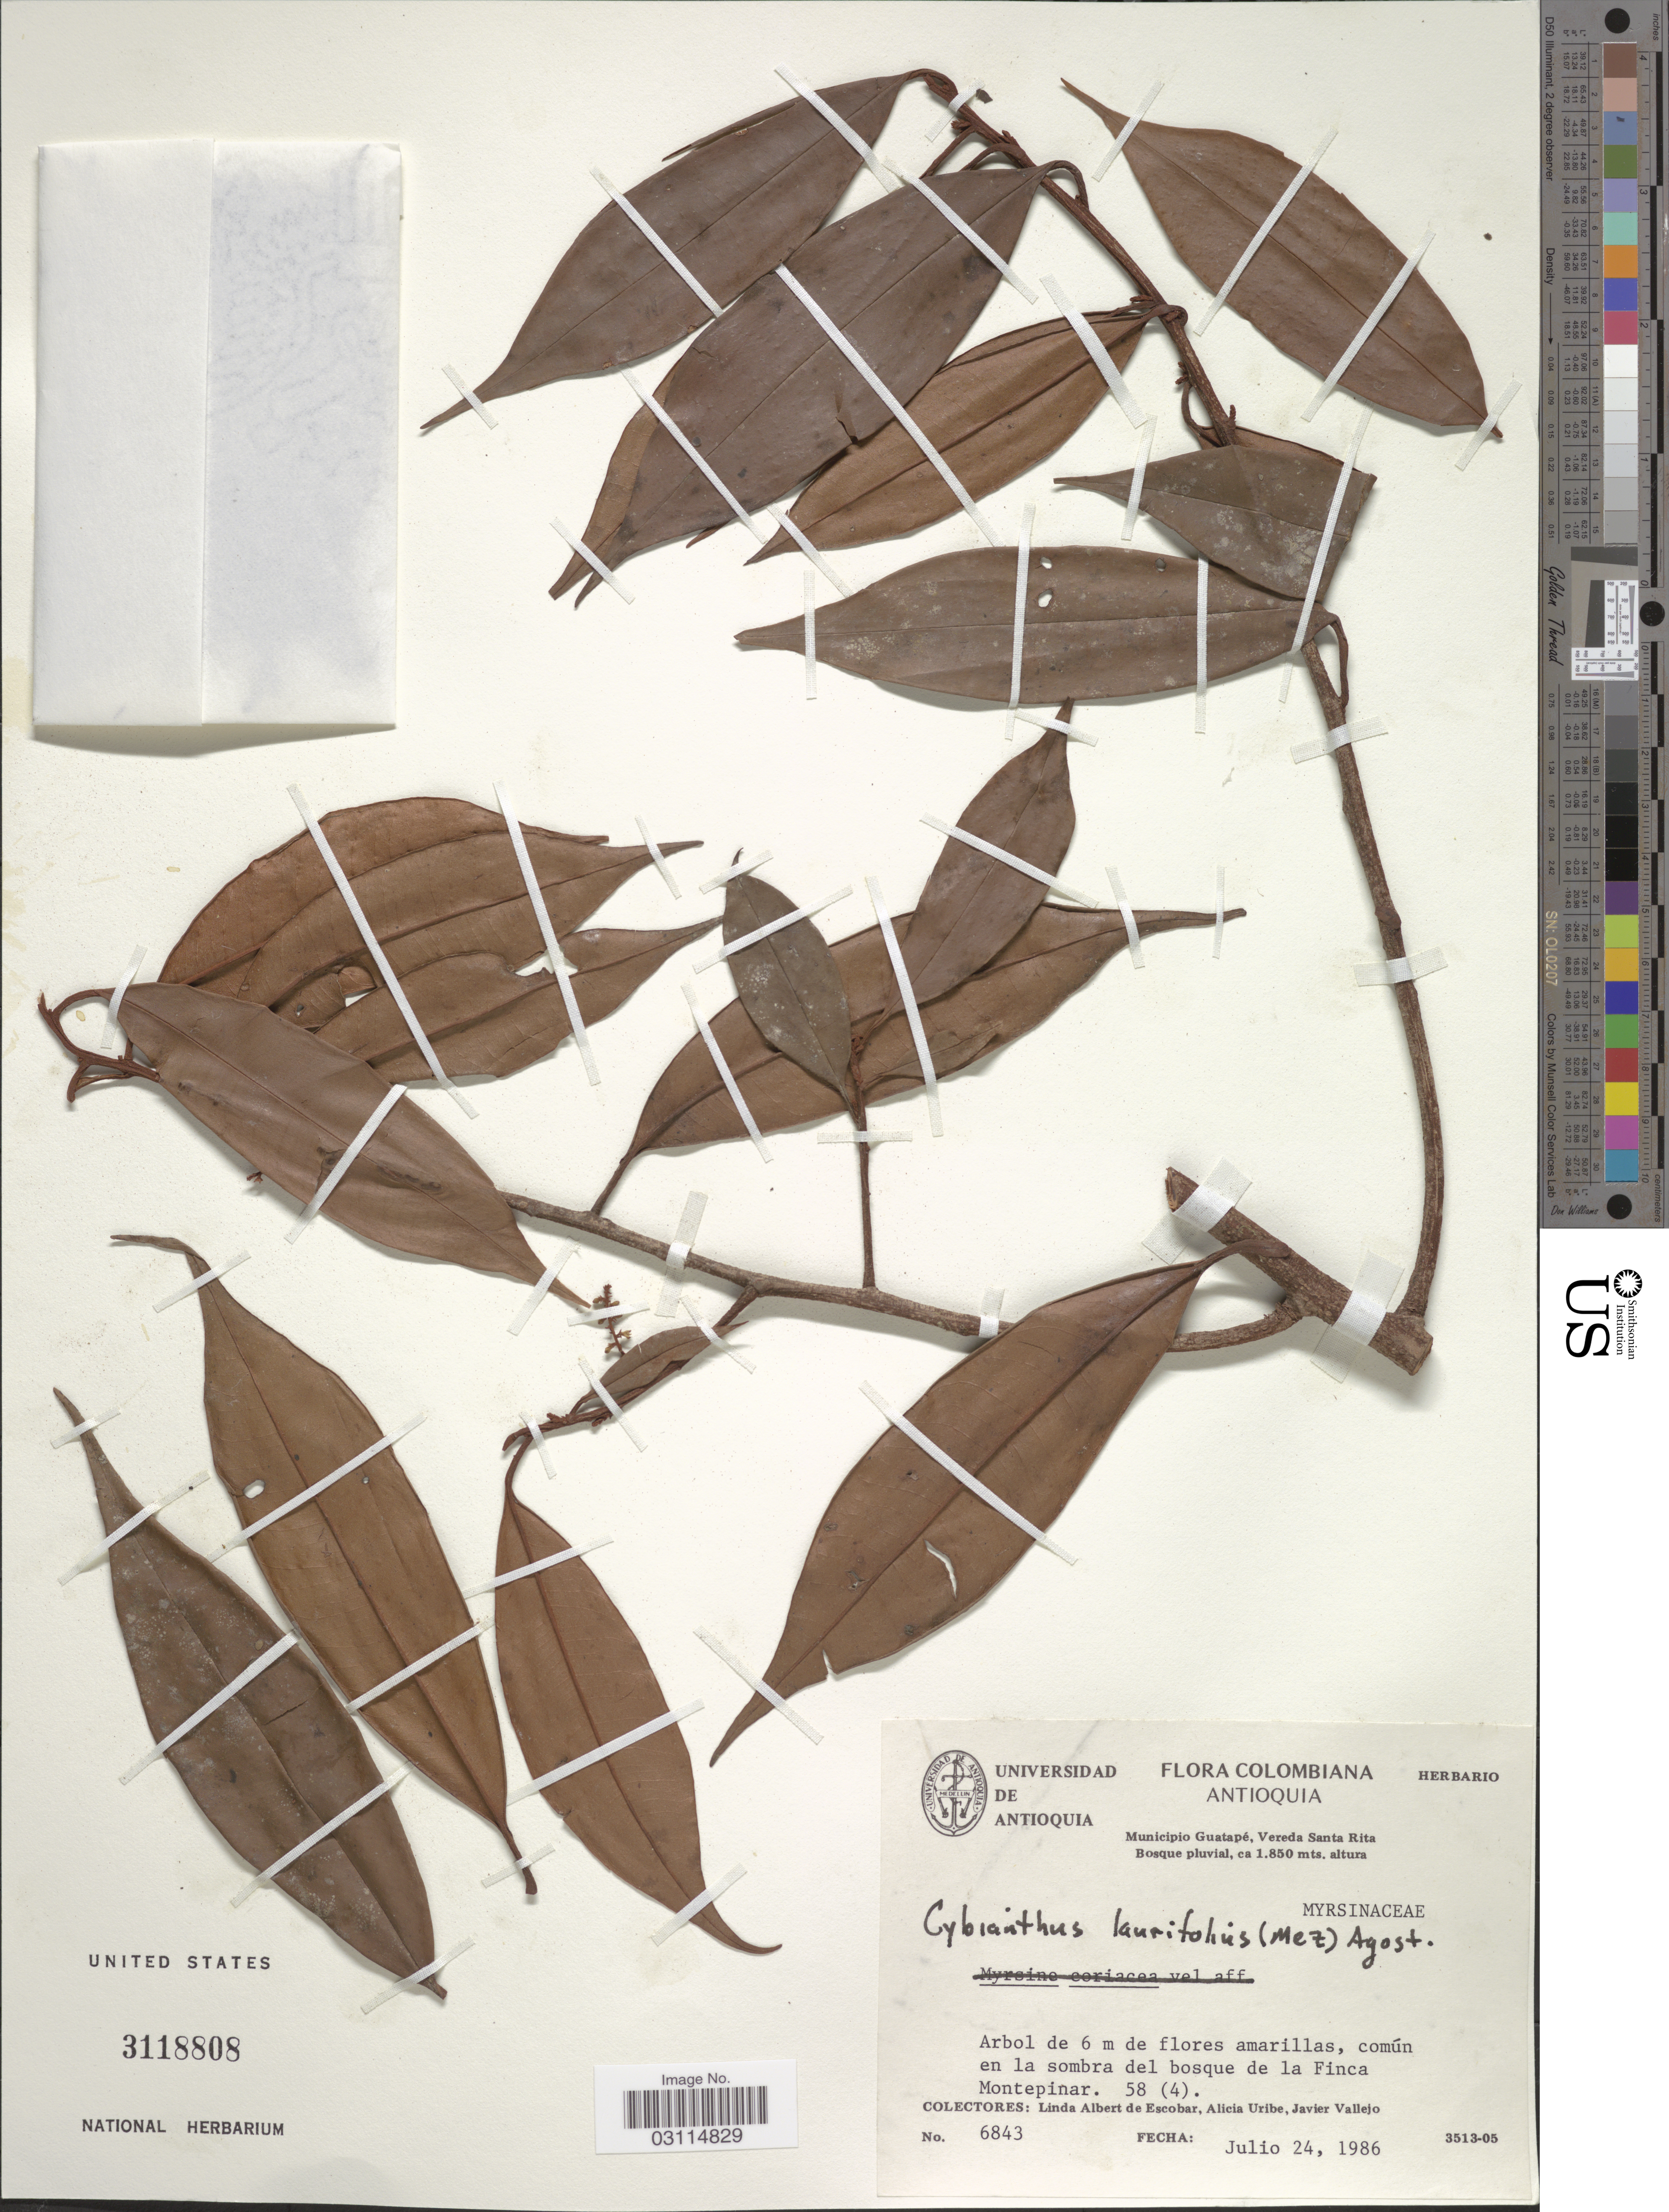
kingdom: Plantae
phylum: Tracheophyta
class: Magnoliopsida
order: Ericales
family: Primulaceae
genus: Cybianthus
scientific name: Cybianthus laurifolius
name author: (Mez) G. Agostini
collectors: L. Escobar, A. Uribe & J. Vallejo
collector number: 6843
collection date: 1986-07-24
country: Colombia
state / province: Antioquia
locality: Municipio Guatapé, Vereda Santa Rita. En la sombra del bosque de la Finca Montepinar.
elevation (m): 1850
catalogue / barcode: US 3118808